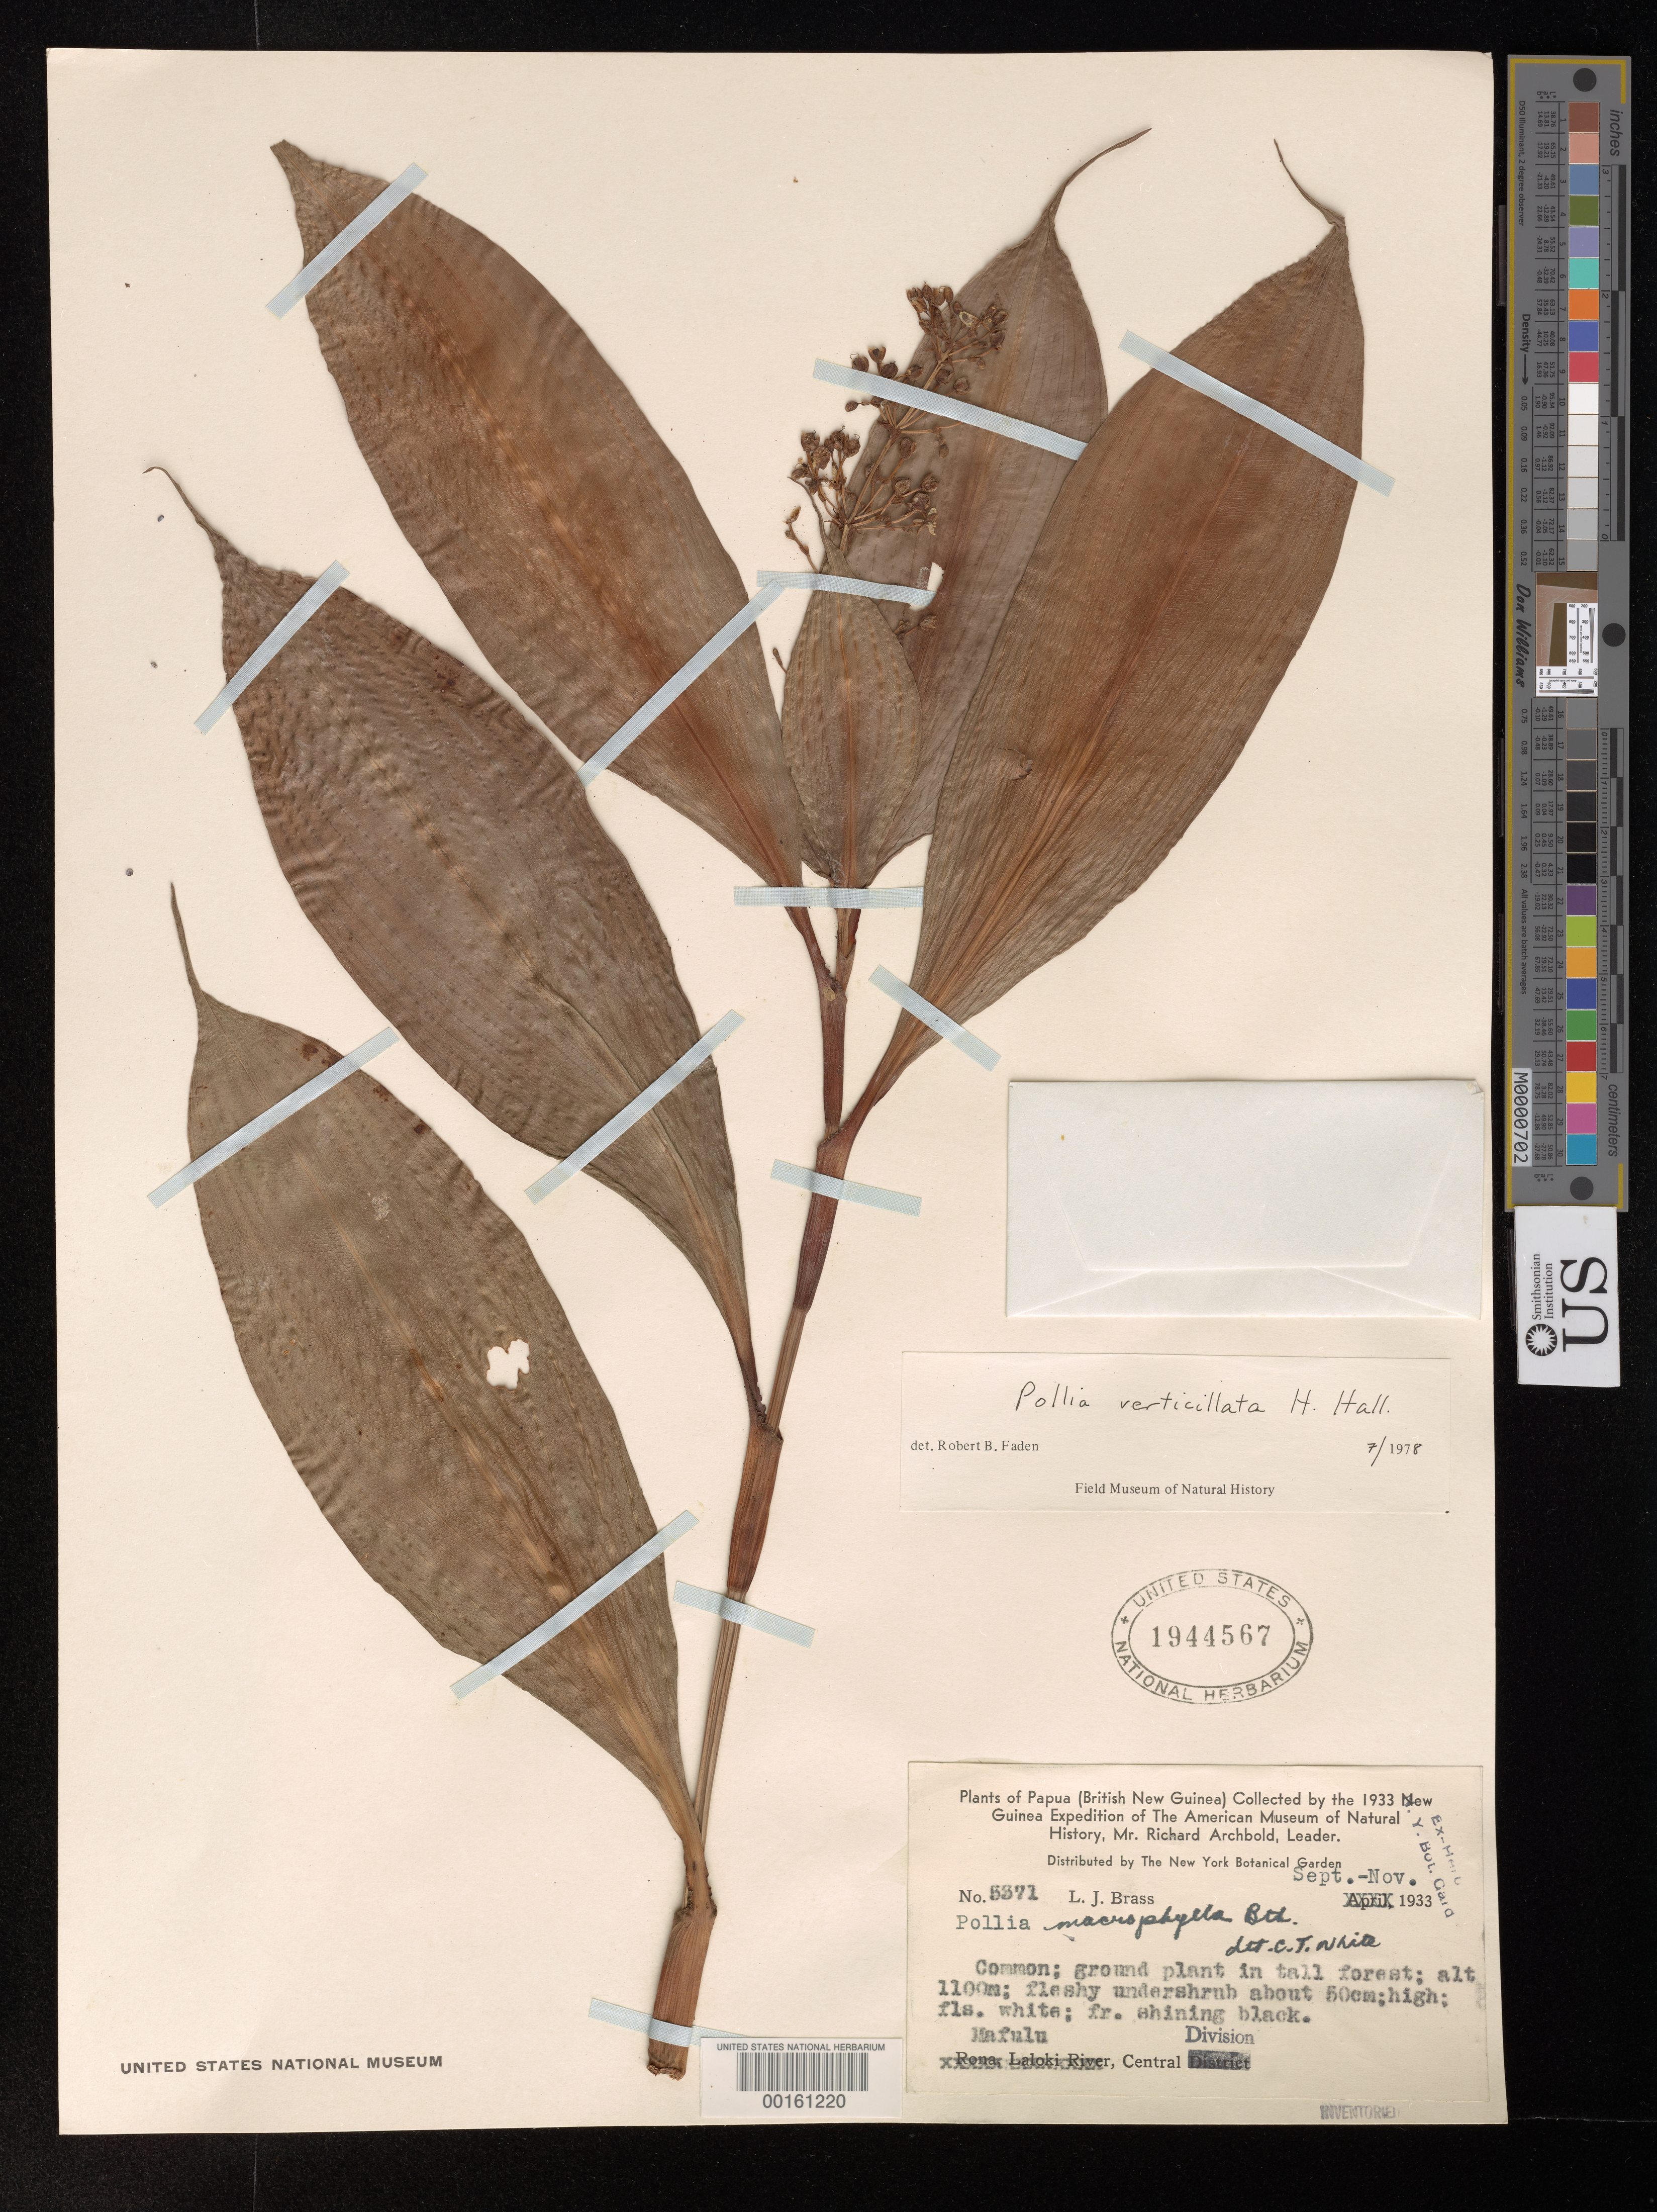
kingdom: Plantae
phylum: Tracheophyta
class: Liliopsida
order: Commelinales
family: Commelinaceae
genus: Pollia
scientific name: Pollia verticillata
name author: Hallier f.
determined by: Faden, Robert B., (US), Smithsonian Institution - National Museum of Natural History (UNITED STATES)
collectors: L. J. Brass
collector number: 5371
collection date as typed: Sep 1933 to -- Nov 1933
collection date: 1933-09/1933-11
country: Papua New Guinea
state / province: Central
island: New Guinea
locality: Central division, mafulu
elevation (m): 1100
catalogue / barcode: US 1944567